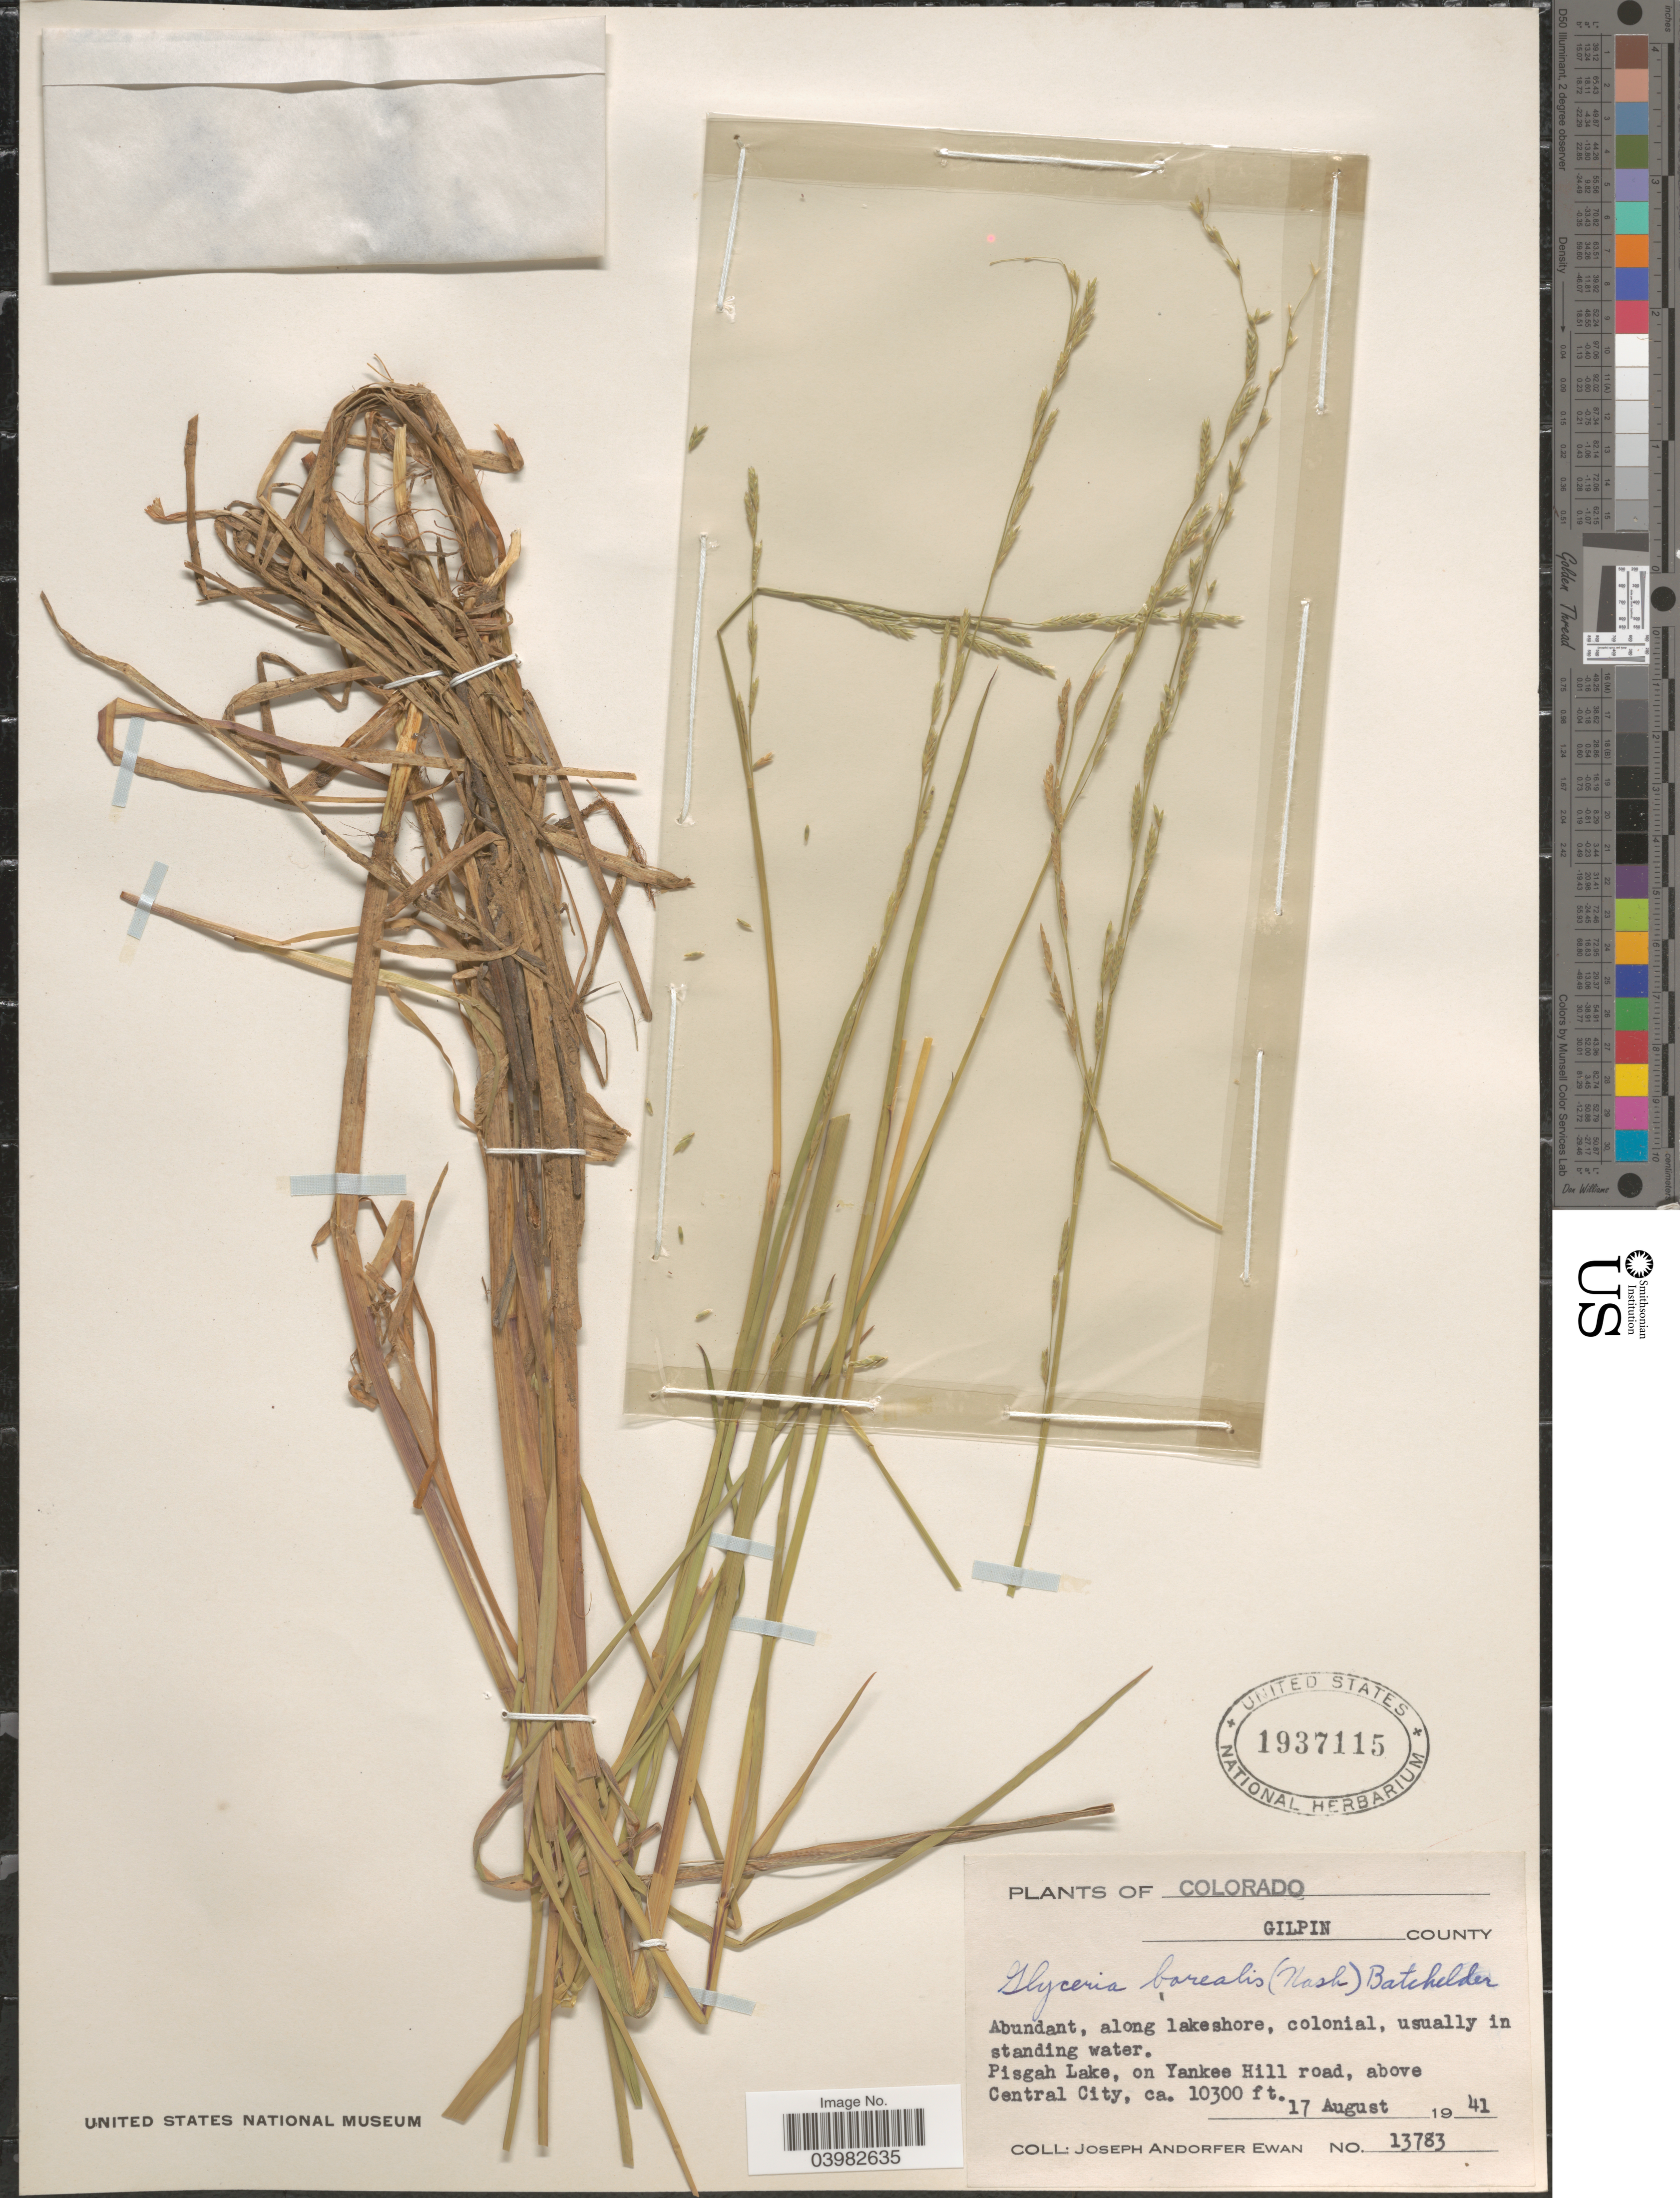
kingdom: Plantae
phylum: Tracheophyta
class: Liliopsida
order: Poales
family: Poaceae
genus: Glyceria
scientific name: Glyceria borealis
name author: (Nash) Batchelder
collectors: J. A. Ewan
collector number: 13783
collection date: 1941-08-17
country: United States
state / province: Colorado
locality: Gilpin County. Pisgah Lake, on Yankee Hill road, above Central City.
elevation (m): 3139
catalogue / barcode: US 1937115